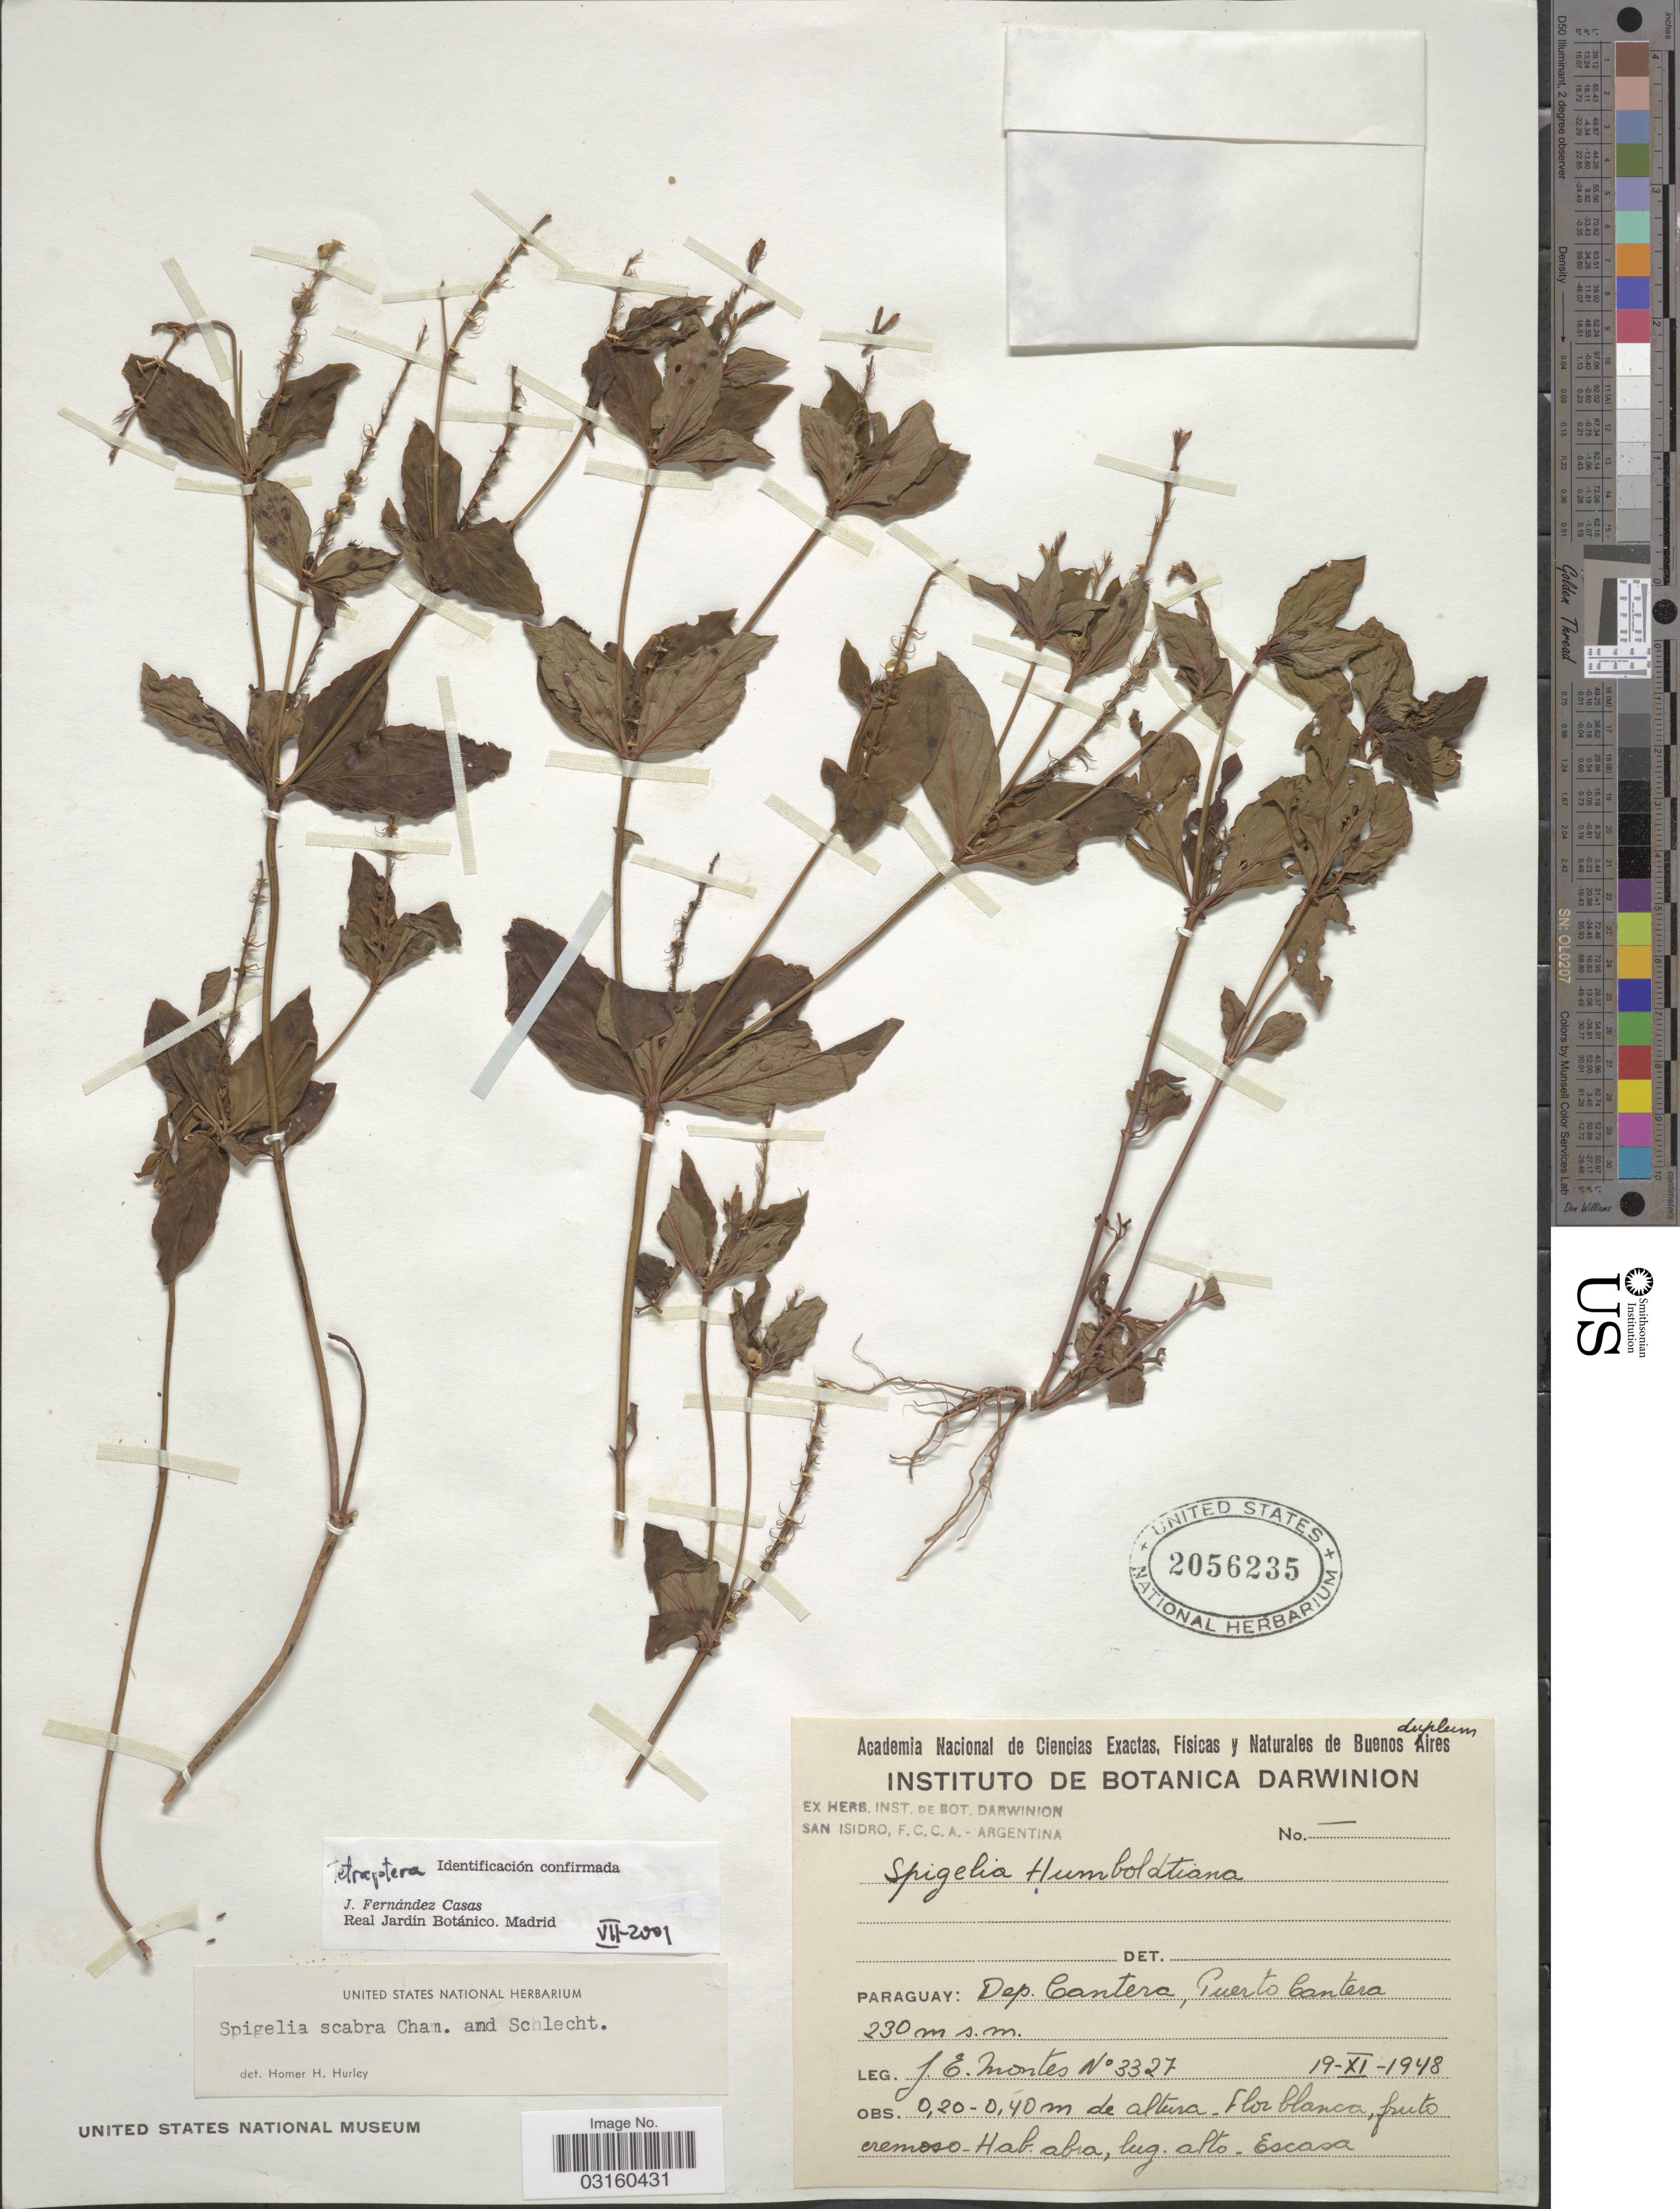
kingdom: Plantae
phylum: Tracheophyta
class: Magnoliopsida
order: Gentianales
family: Loganiaceae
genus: Spigelia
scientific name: Spigelia tetraptera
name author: Taub.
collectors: J. E. Montes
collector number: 3327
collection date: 1948-11-19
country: Paraguay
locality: Dep. Cantera, Puerto Cantera.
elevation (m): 230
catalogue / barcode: US 2056235